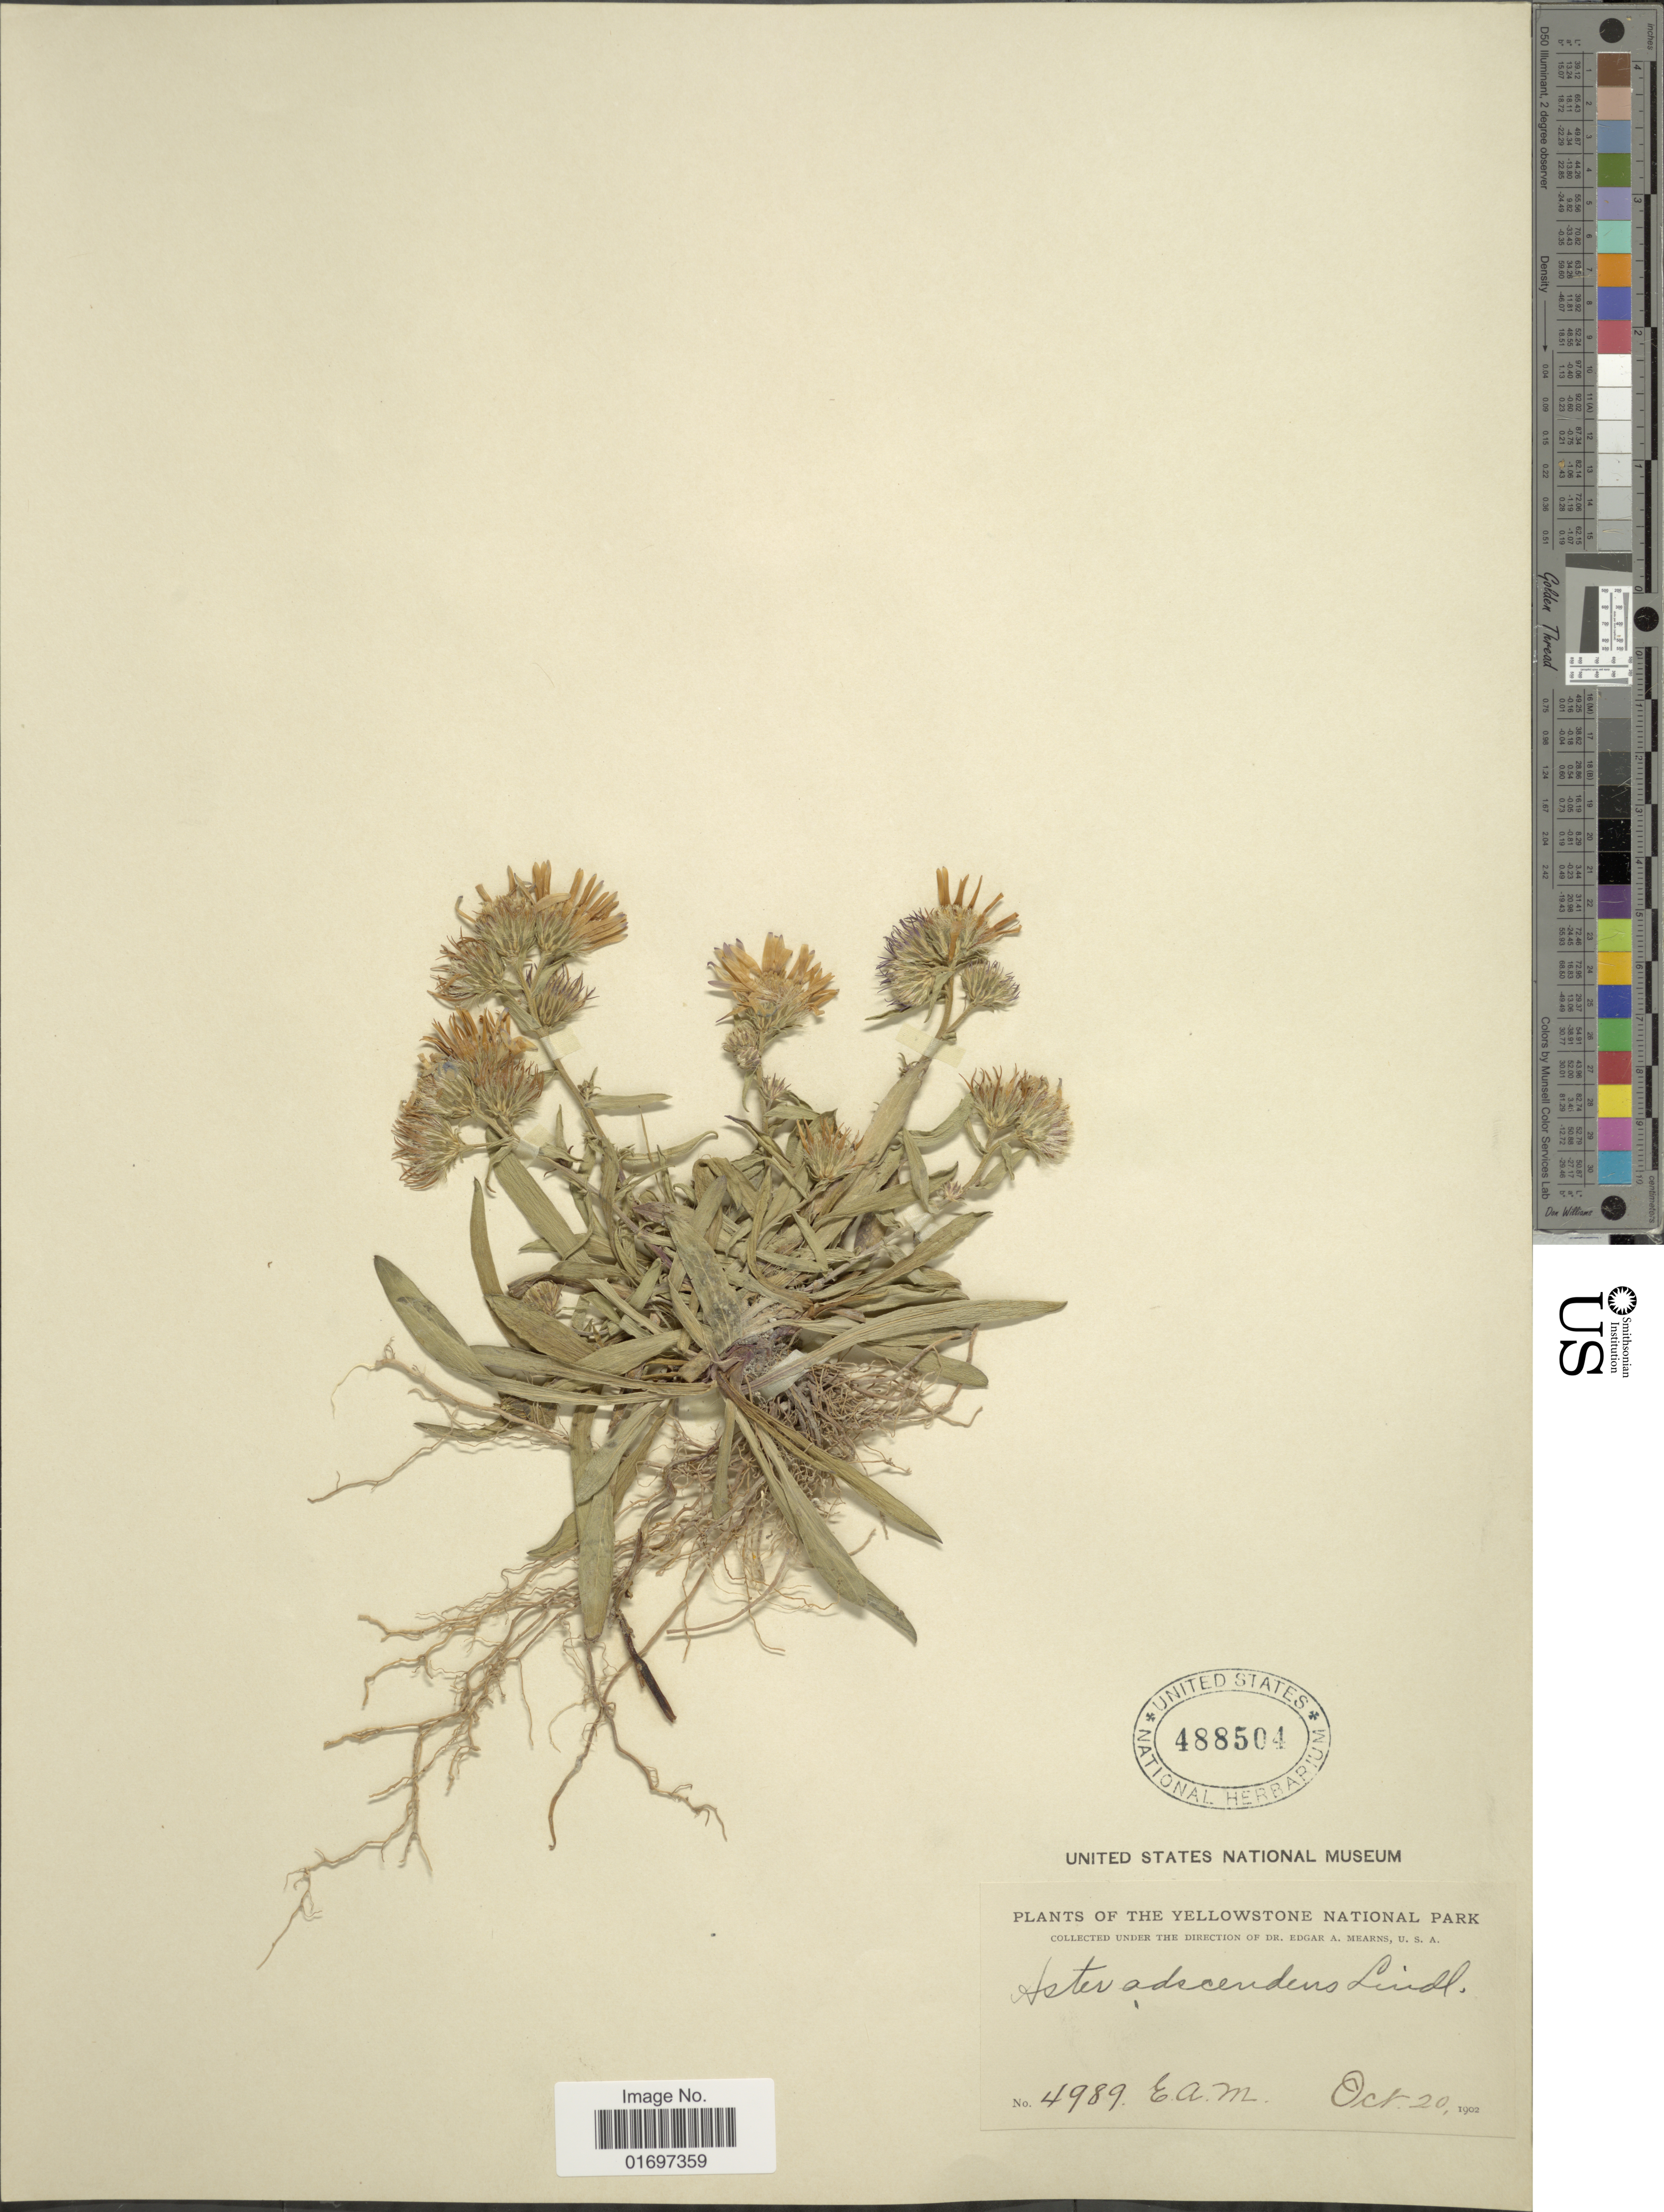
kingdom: Plantae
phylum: Tracheophyta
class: Magnoliopsida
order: Asterales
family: Asteraceae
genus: Symphyotrichum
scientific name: Symphyotrichum ascendens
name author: (Lindl.) G.L. Nesom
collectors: E. A. Mearns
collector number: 4989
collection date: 1902-10-20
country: United States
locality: Yellowstone National Park.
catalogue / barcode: US 488504